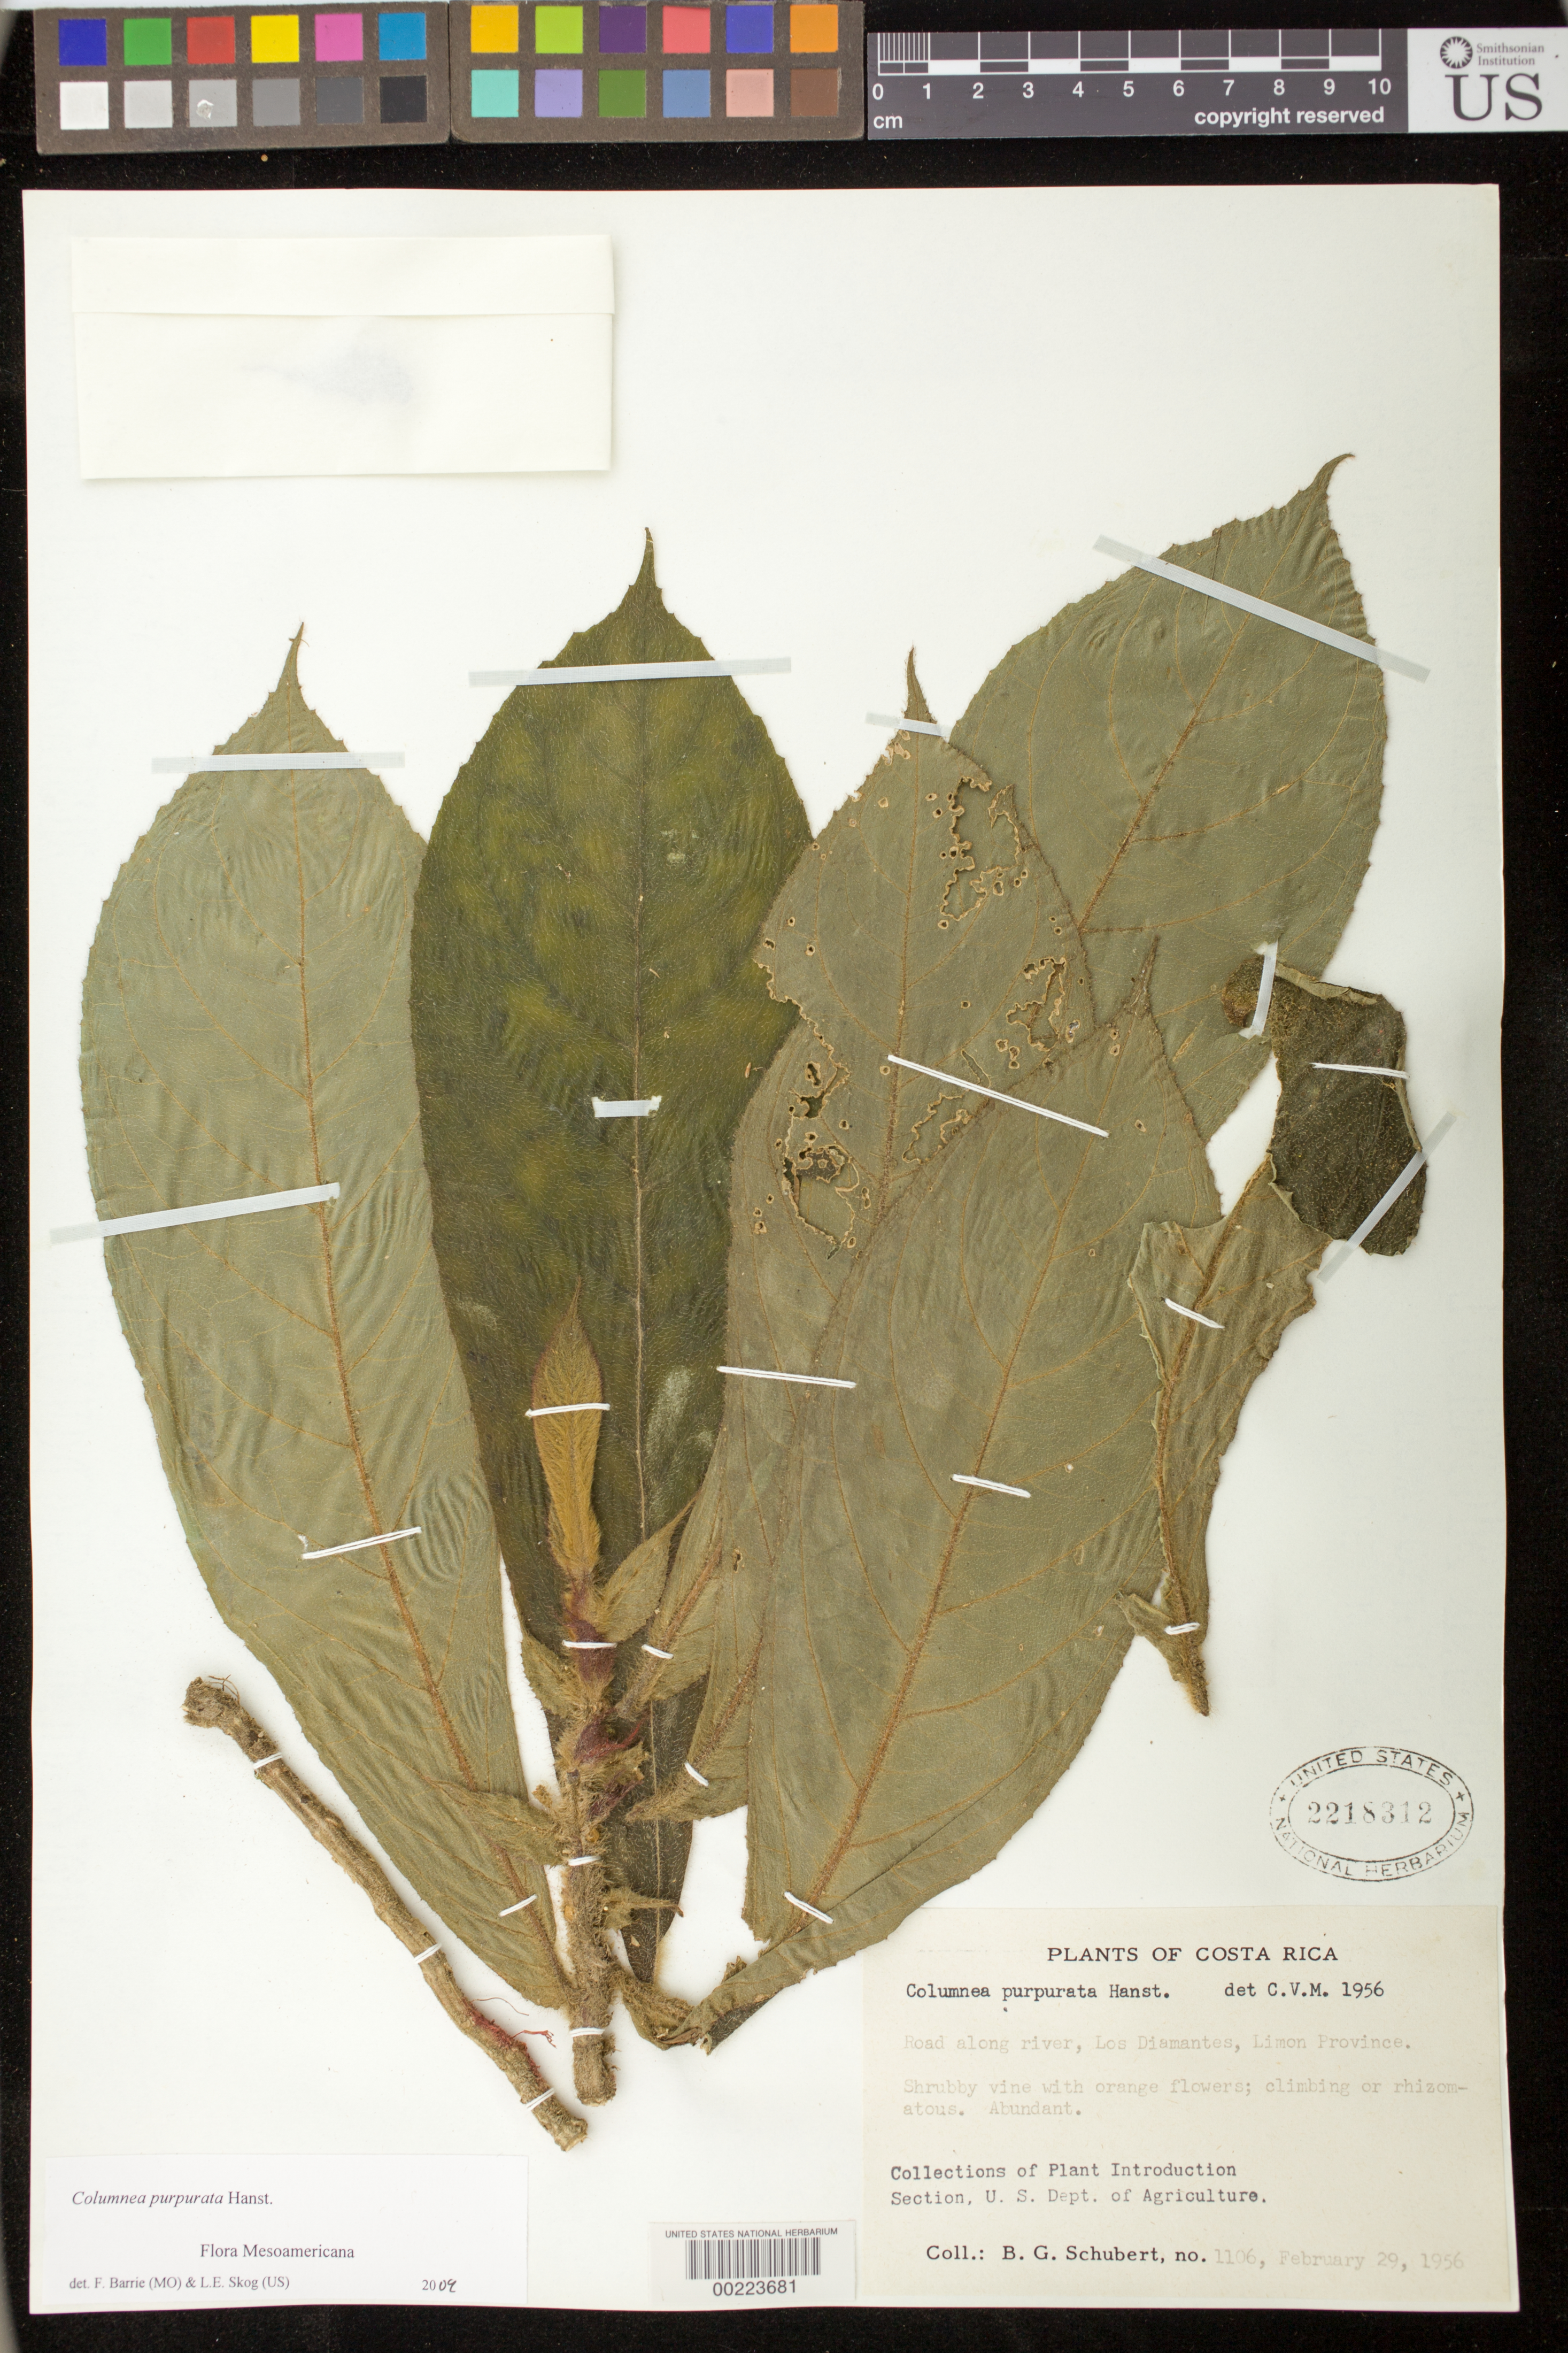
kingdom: Plantae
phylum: Tracheophyta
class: Magnoliopsida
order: Lamiales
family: Gesneriaceae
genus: Columnea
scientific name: Columnea purpurata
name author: Hanst.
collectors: B. Schubert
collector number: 1106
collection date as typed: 29 Feb 1956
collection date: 1956-02-29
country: Costa Rica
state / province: Limón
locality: Road along river, Los Diamantes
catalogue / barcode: US 2218312